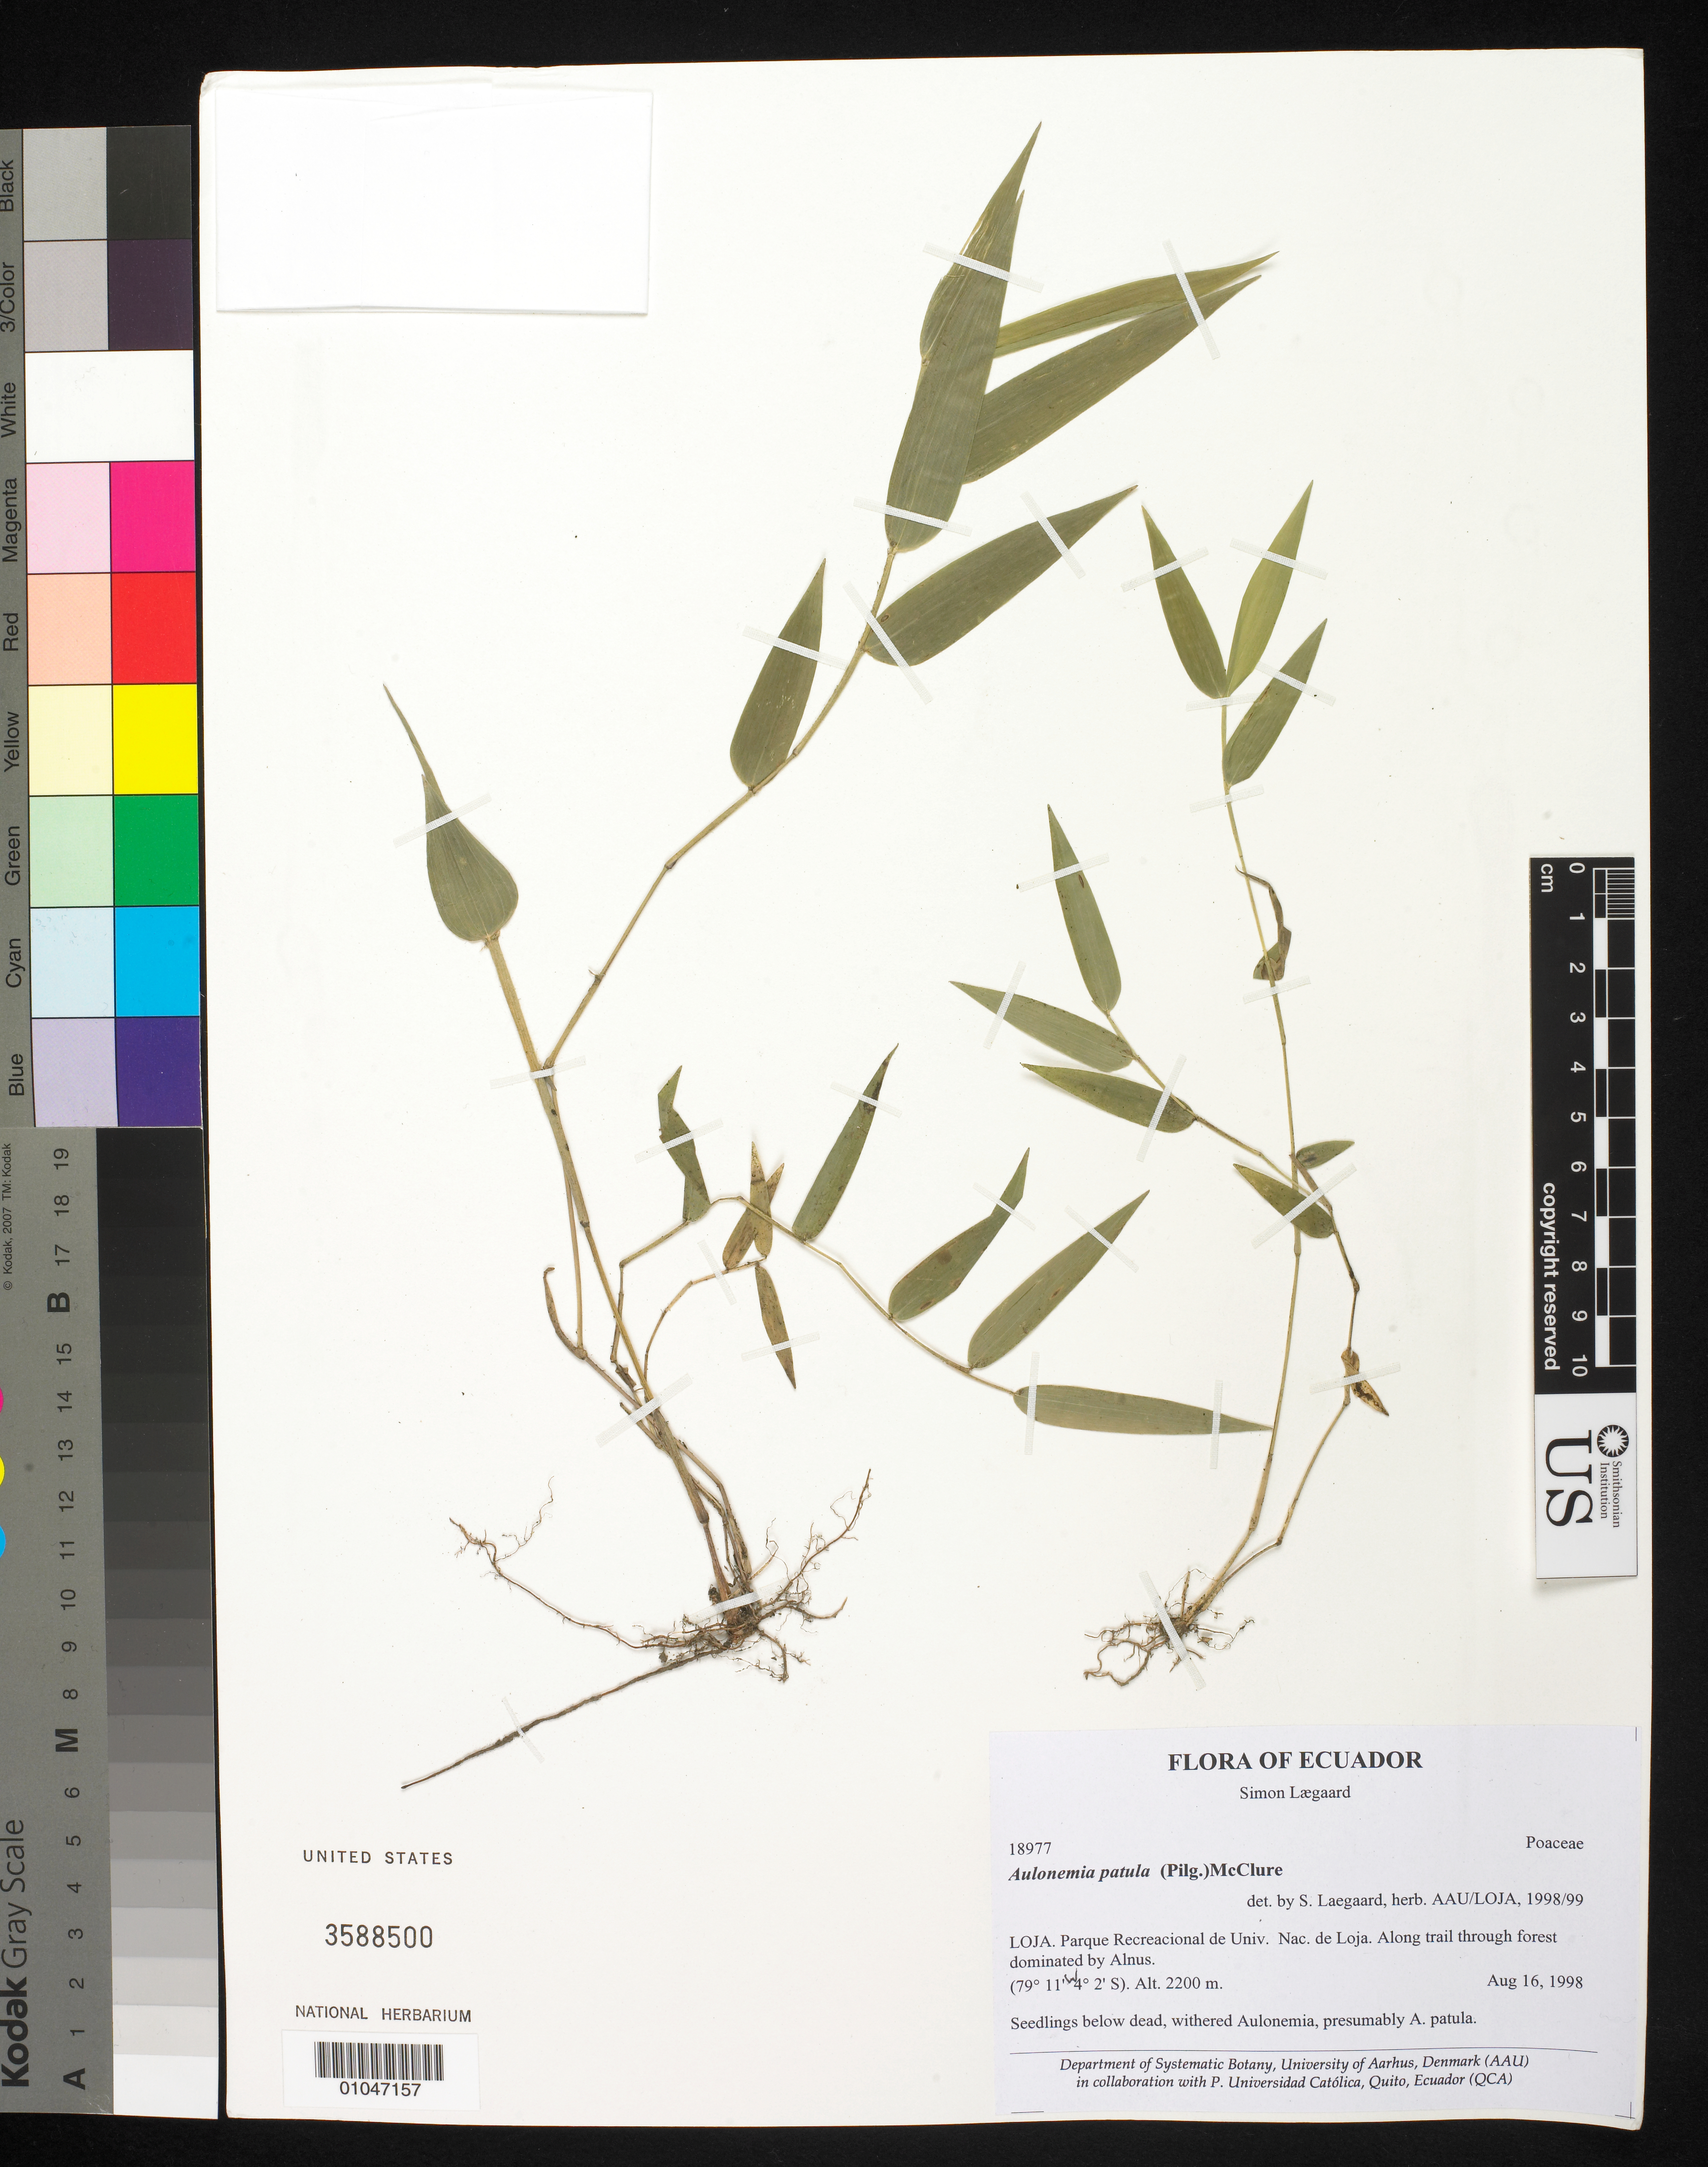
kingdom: Plantae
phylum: Tracheophyta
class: Liliopsida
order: Poales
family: Poaceae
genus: Aulonemia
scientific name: Aulonemia patula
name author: (Pilg.) McClure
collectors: S. Lægaard & A. Miranda Leiva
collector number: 18977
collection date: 1998-08-16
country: Ecuador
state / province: Loja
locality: Along trail through forest, Parque Recreacional de Univ. Nac. de Loja,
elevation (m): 2200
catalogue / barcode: US 3588500